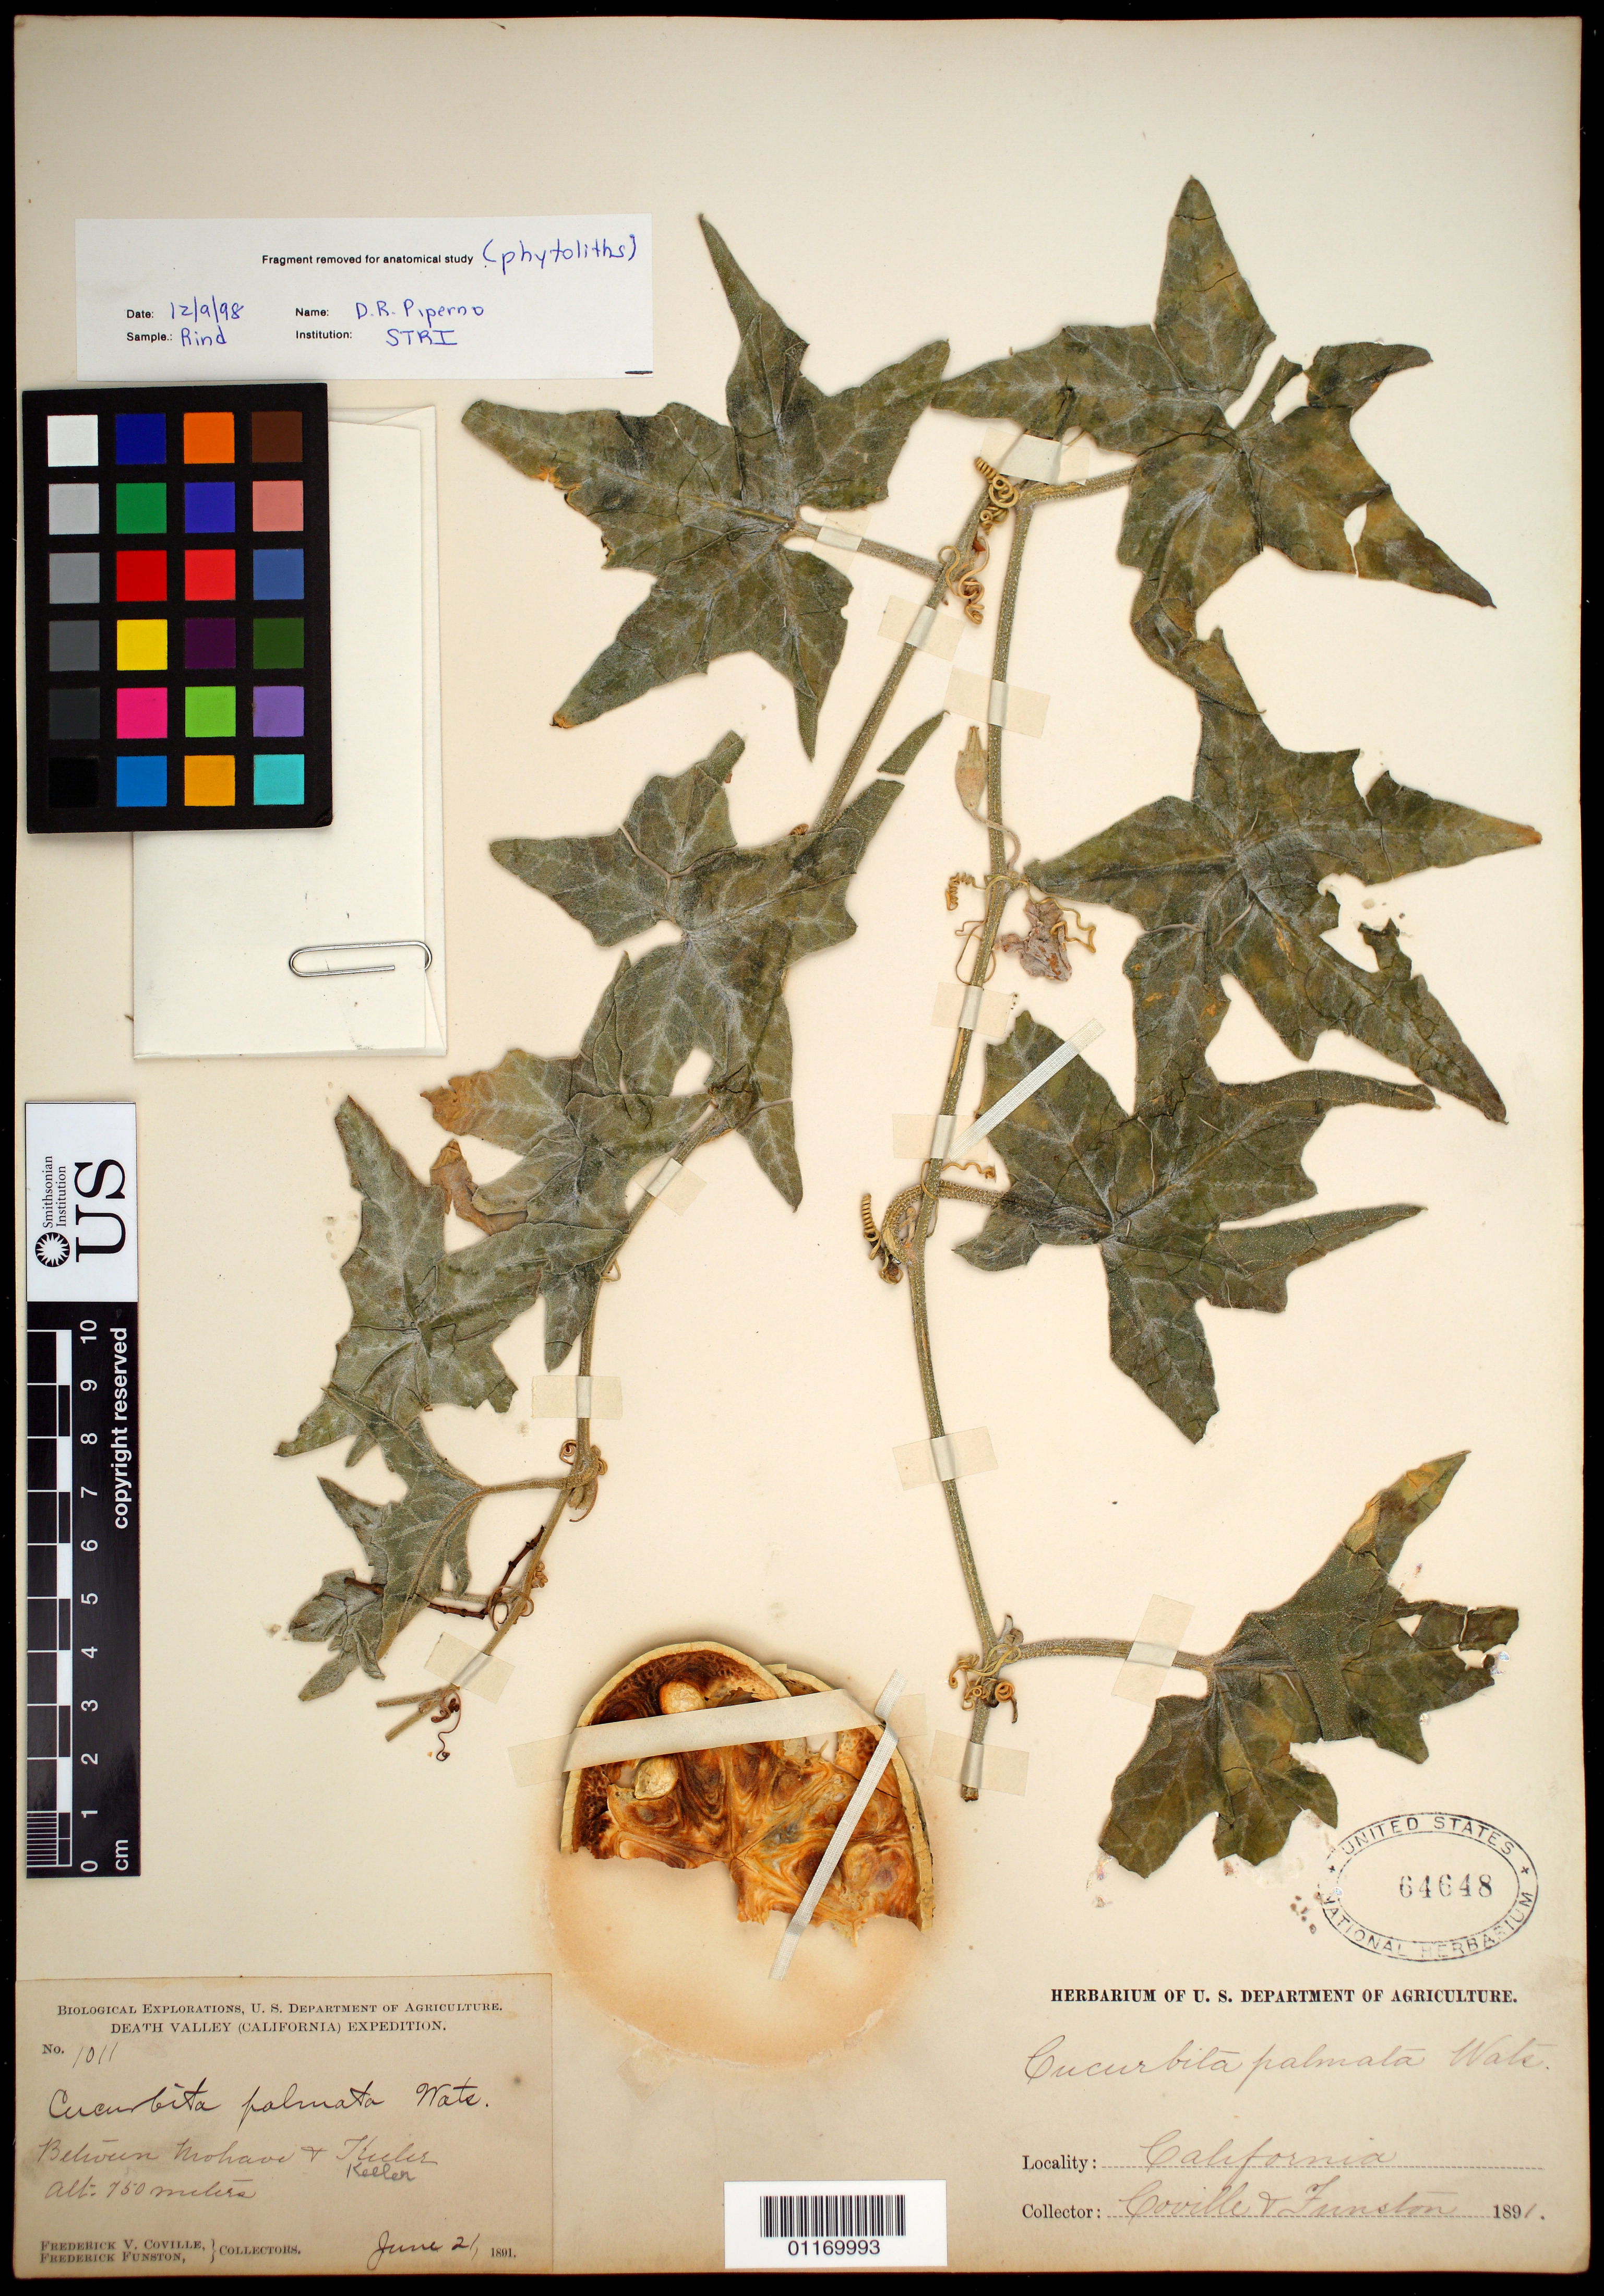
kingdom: Plantae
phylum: Tracheophyta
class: Magnoliopsida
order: Cucurbitales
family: Cucurbitaceae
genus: Cucurbita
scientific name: Cucurbita palmata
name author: S. Watson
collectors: F. V. Coville & F. Funston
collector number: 1011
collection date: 1891-06-21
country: United States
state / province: California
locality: Between Mohave and Keeler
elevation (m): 750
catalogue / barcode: US 64648